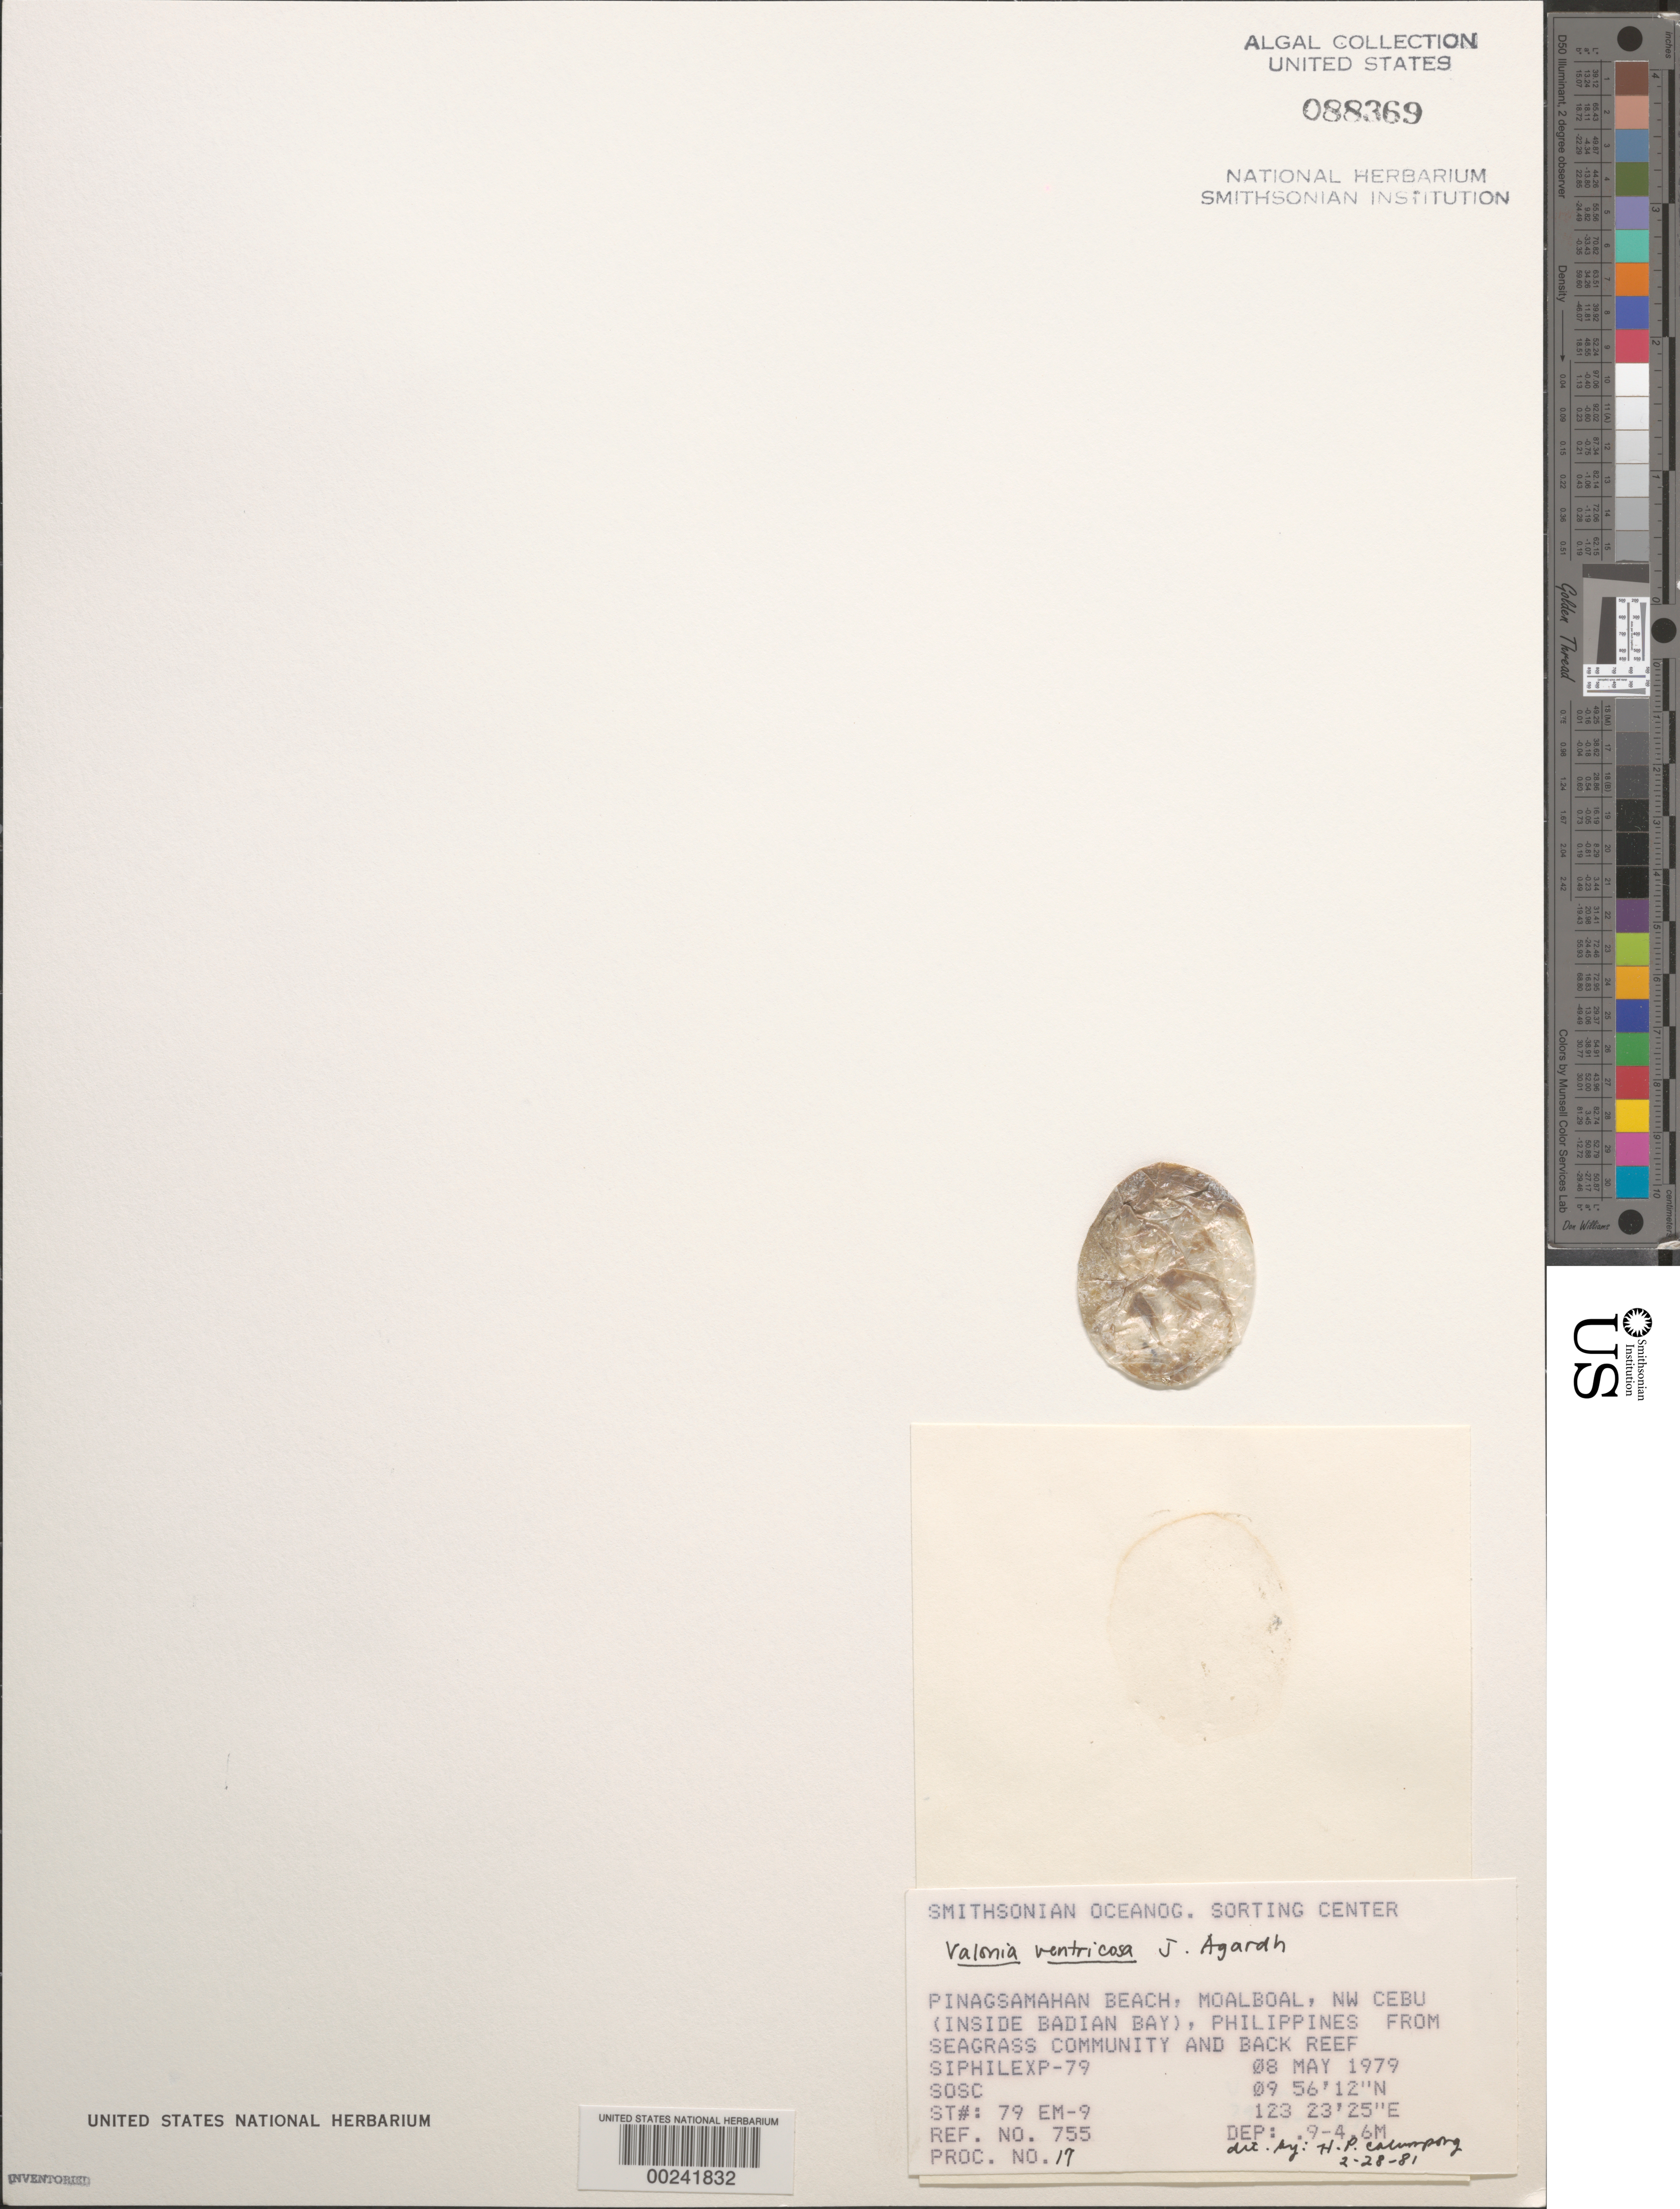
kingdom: Plantae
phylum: Chlorophyta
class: Ulvophyceae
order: Siphonocladales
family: Valoniaceae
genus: Valonia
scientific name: Valonia ventricosa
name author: J. Agardh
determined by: Calumpong, H. P.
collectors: SOSC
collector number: Station 79 Em-9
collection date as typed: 08 May 1979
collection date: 1979-05-08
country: Philippines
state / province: Central Visayas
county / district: Cebu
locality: Pinagsamahan beach, moalboal, cebu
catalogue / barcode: US 88369